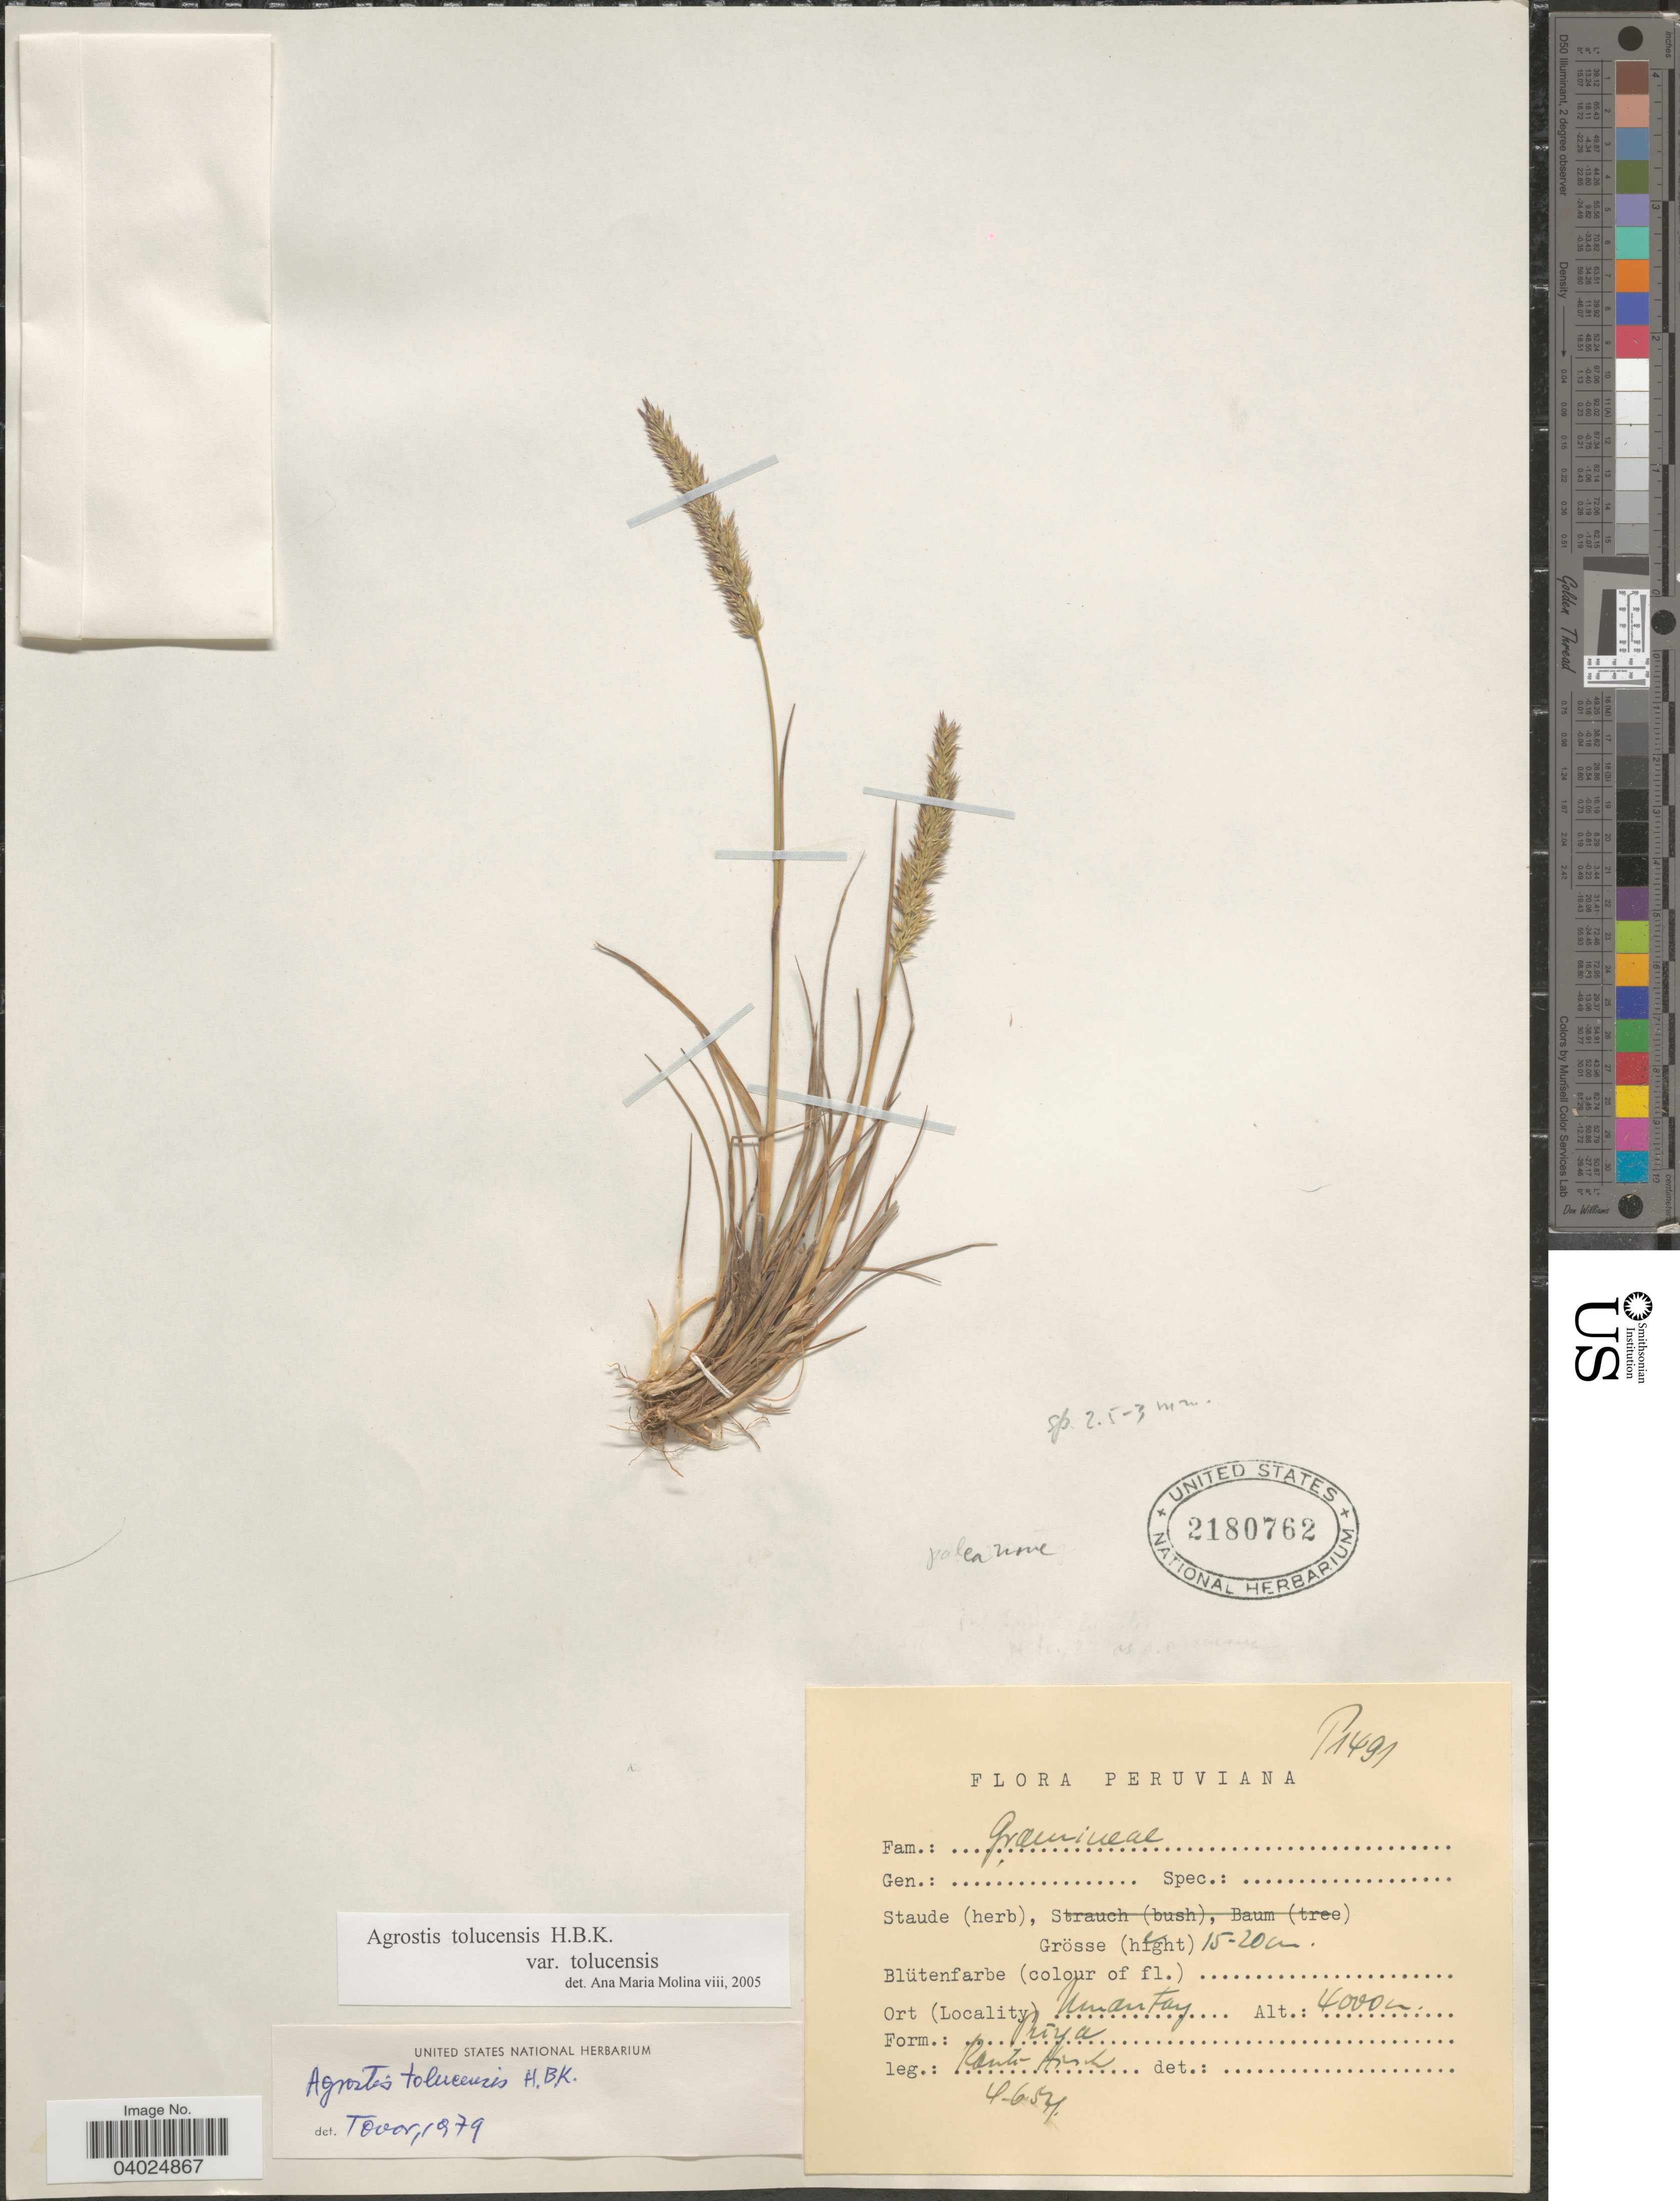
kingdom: Plantae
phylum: Tracheophyta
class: Liliopsida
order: Poales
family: Poaceae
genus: Agrostis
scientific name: Agrostis tolucensis Kunth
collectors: W. Rauh & G. Hirsch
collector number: P1491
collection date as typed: Transcribed d/m/y: 4/6/54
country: Peru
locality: Umantay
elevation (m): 4000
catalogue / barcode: US 2180762